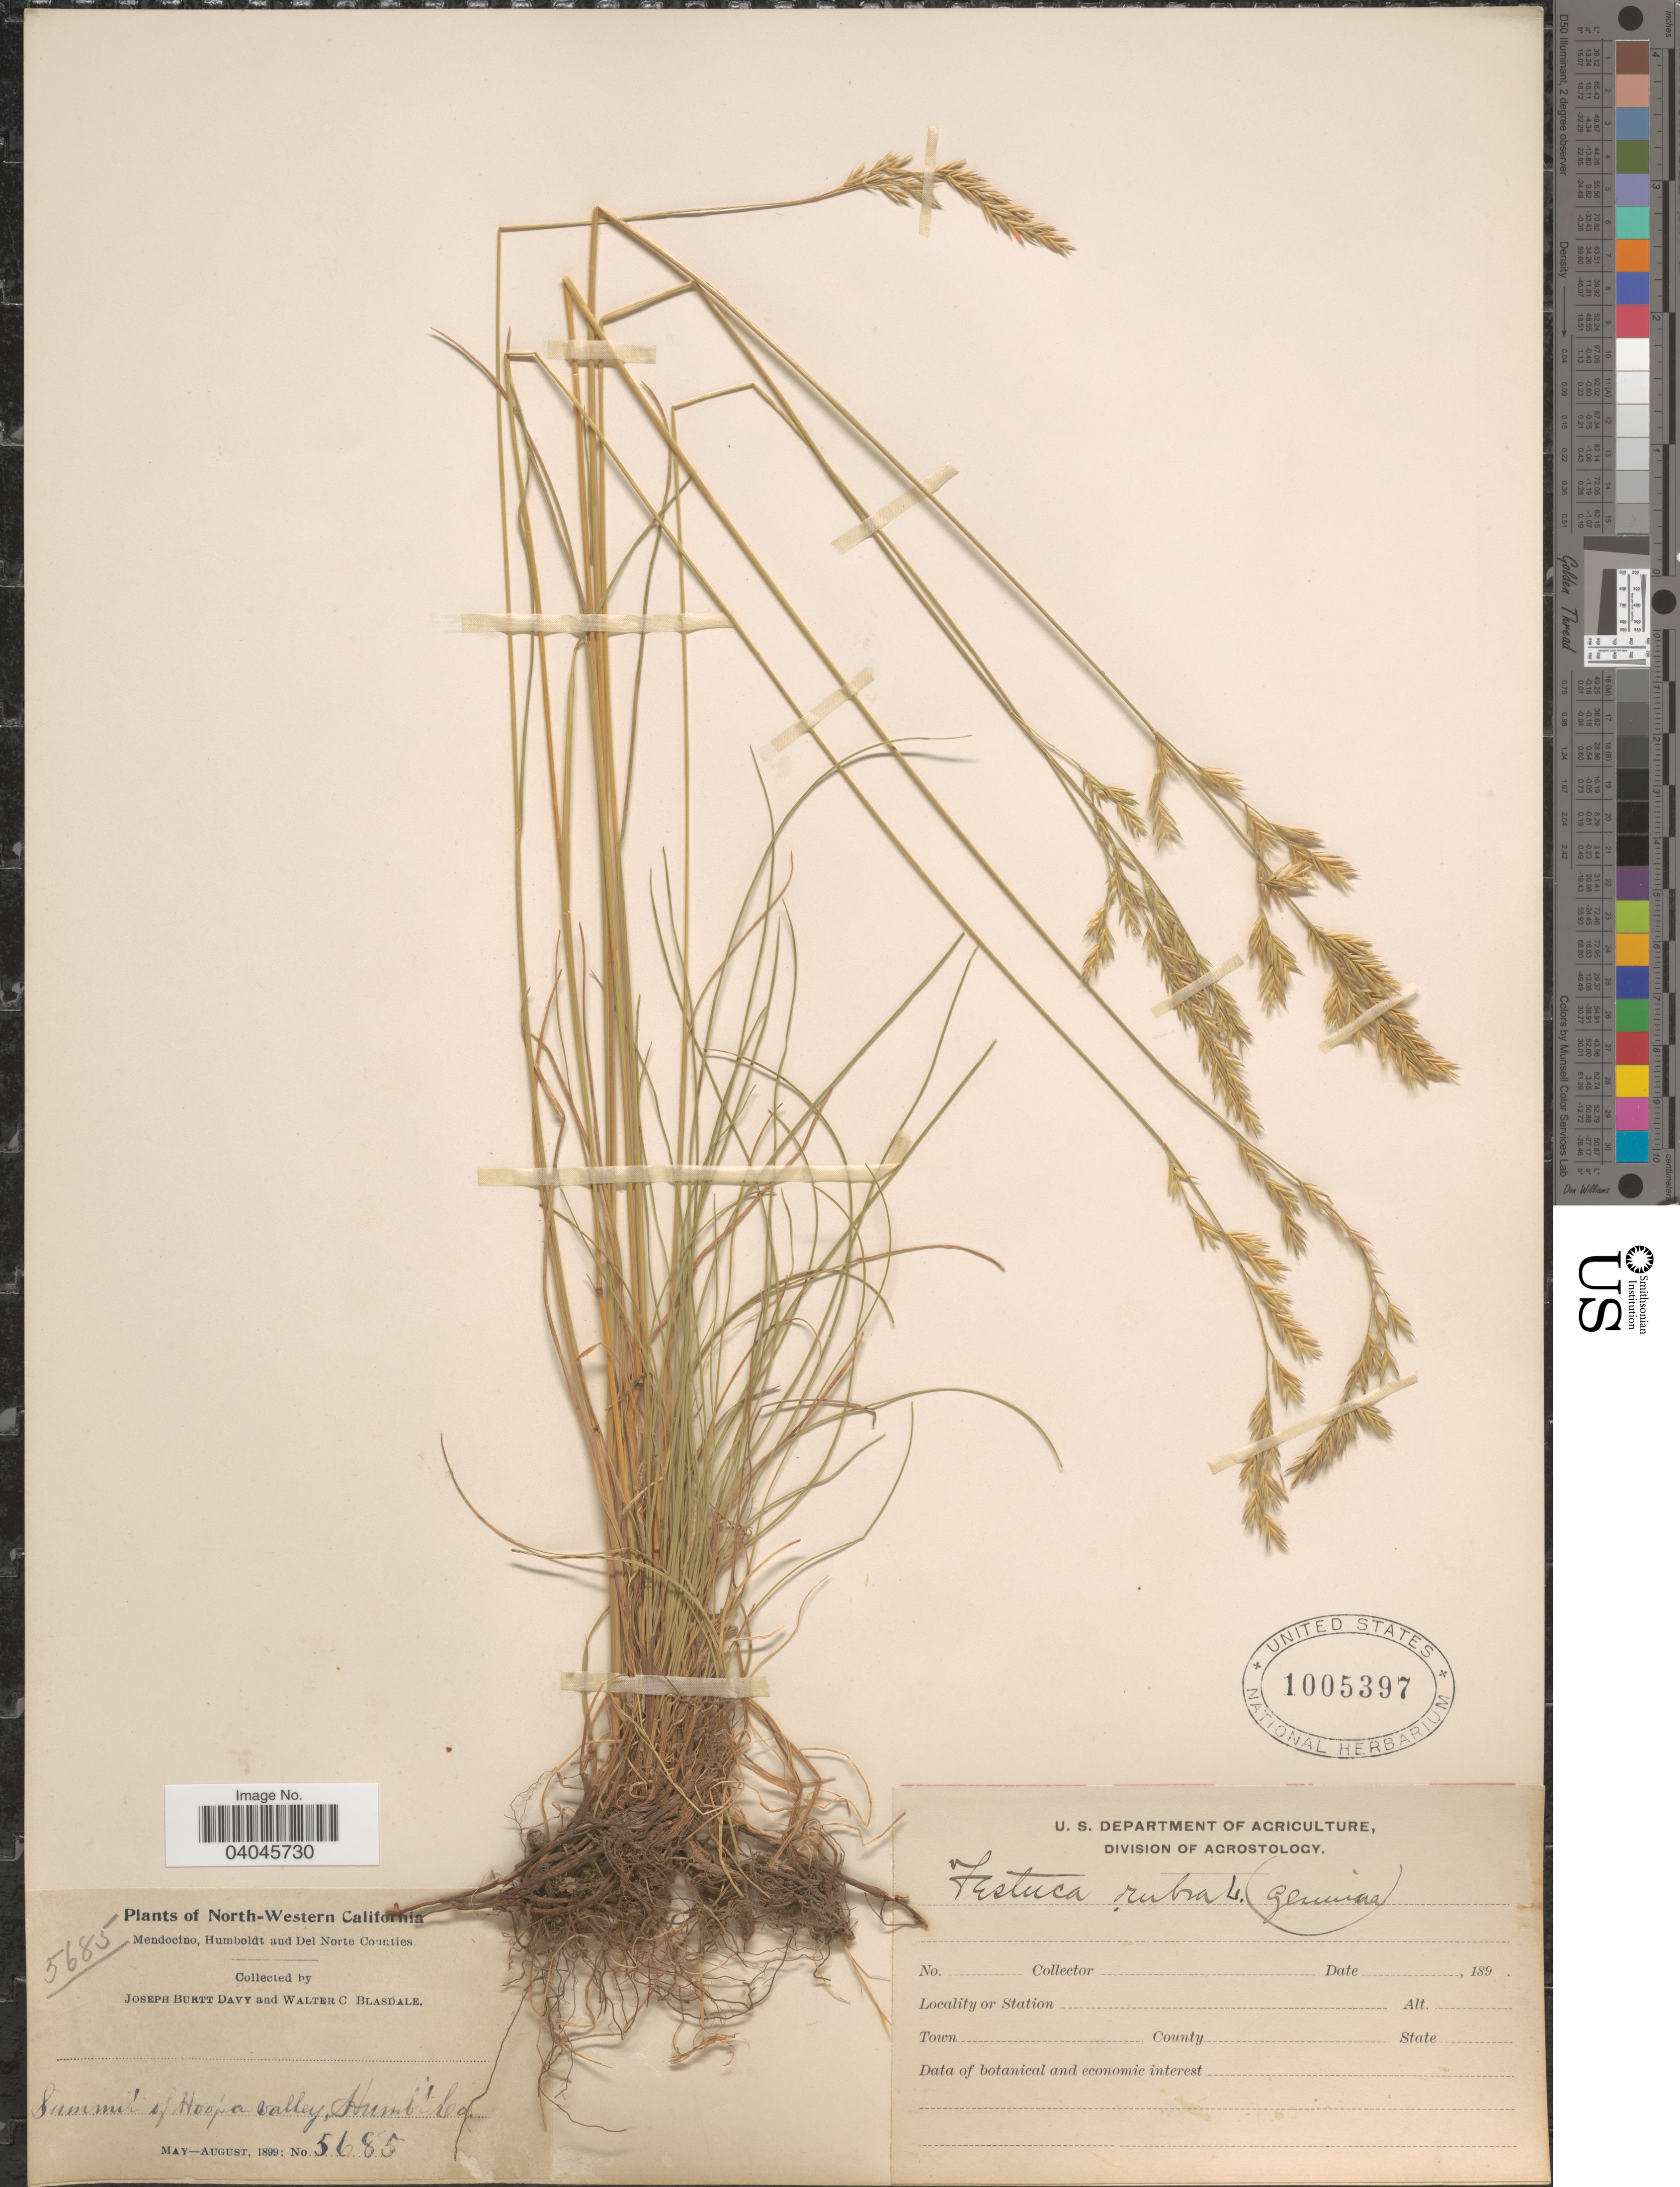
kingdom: Plantae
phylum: Tracheophyta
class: Liliopsida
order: Poales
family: Poaceae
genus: Festuca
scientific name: Festuca rubra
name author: L.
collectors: J. Burtt Davy & W. Blasdale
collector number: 5685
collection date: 1899-05/1899-08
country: United States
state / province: California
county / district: Humboldt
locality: North-Western California. Summit of Hoopa Valley, Humb't Co.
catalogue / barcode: US 1005397